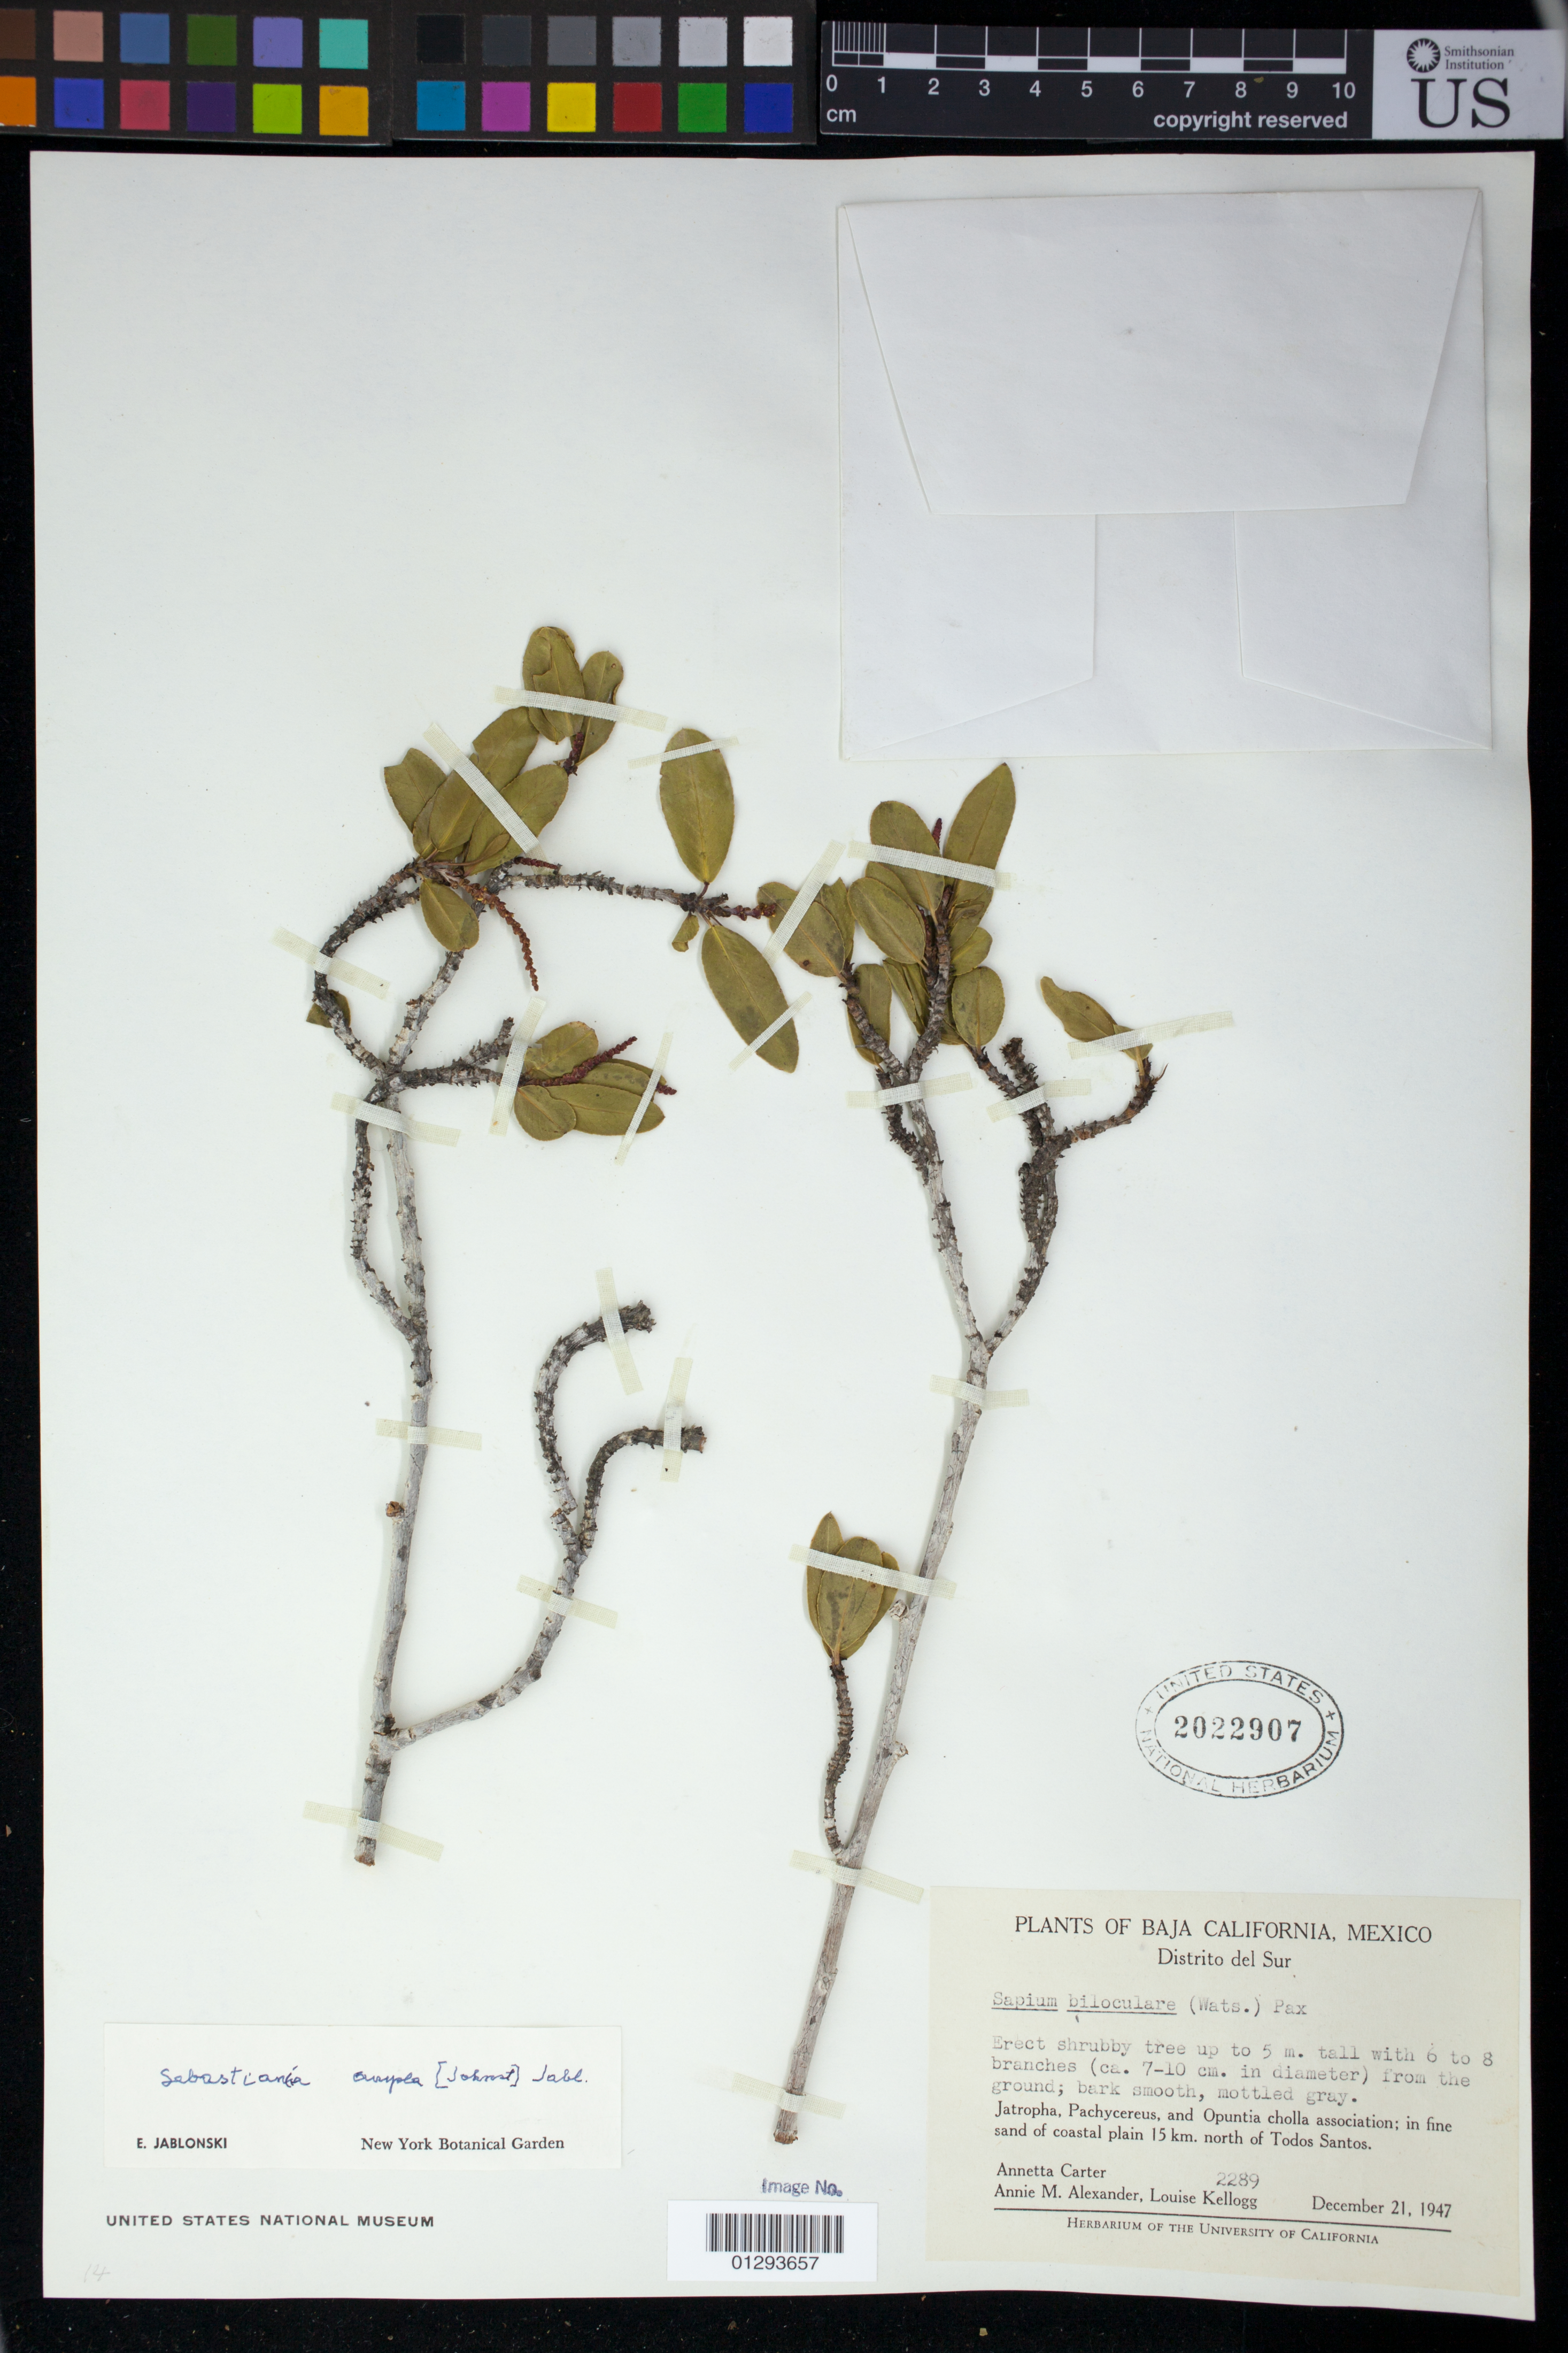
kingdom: Plantae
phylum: Tracheophyta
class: Magnoliopsida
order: Malpighiales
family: Euphorbiaceae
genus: Sebastiania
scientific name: Sebastiania ampla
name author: (I.M. Johnst.) Jabl.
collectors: A. M. Carter, A. M. Alexander & L. Kellogg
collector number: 2289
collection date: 1947-12-21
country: Mexico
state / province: Baja California Sur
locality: Distrito del Sur.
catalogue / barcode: US 2022907